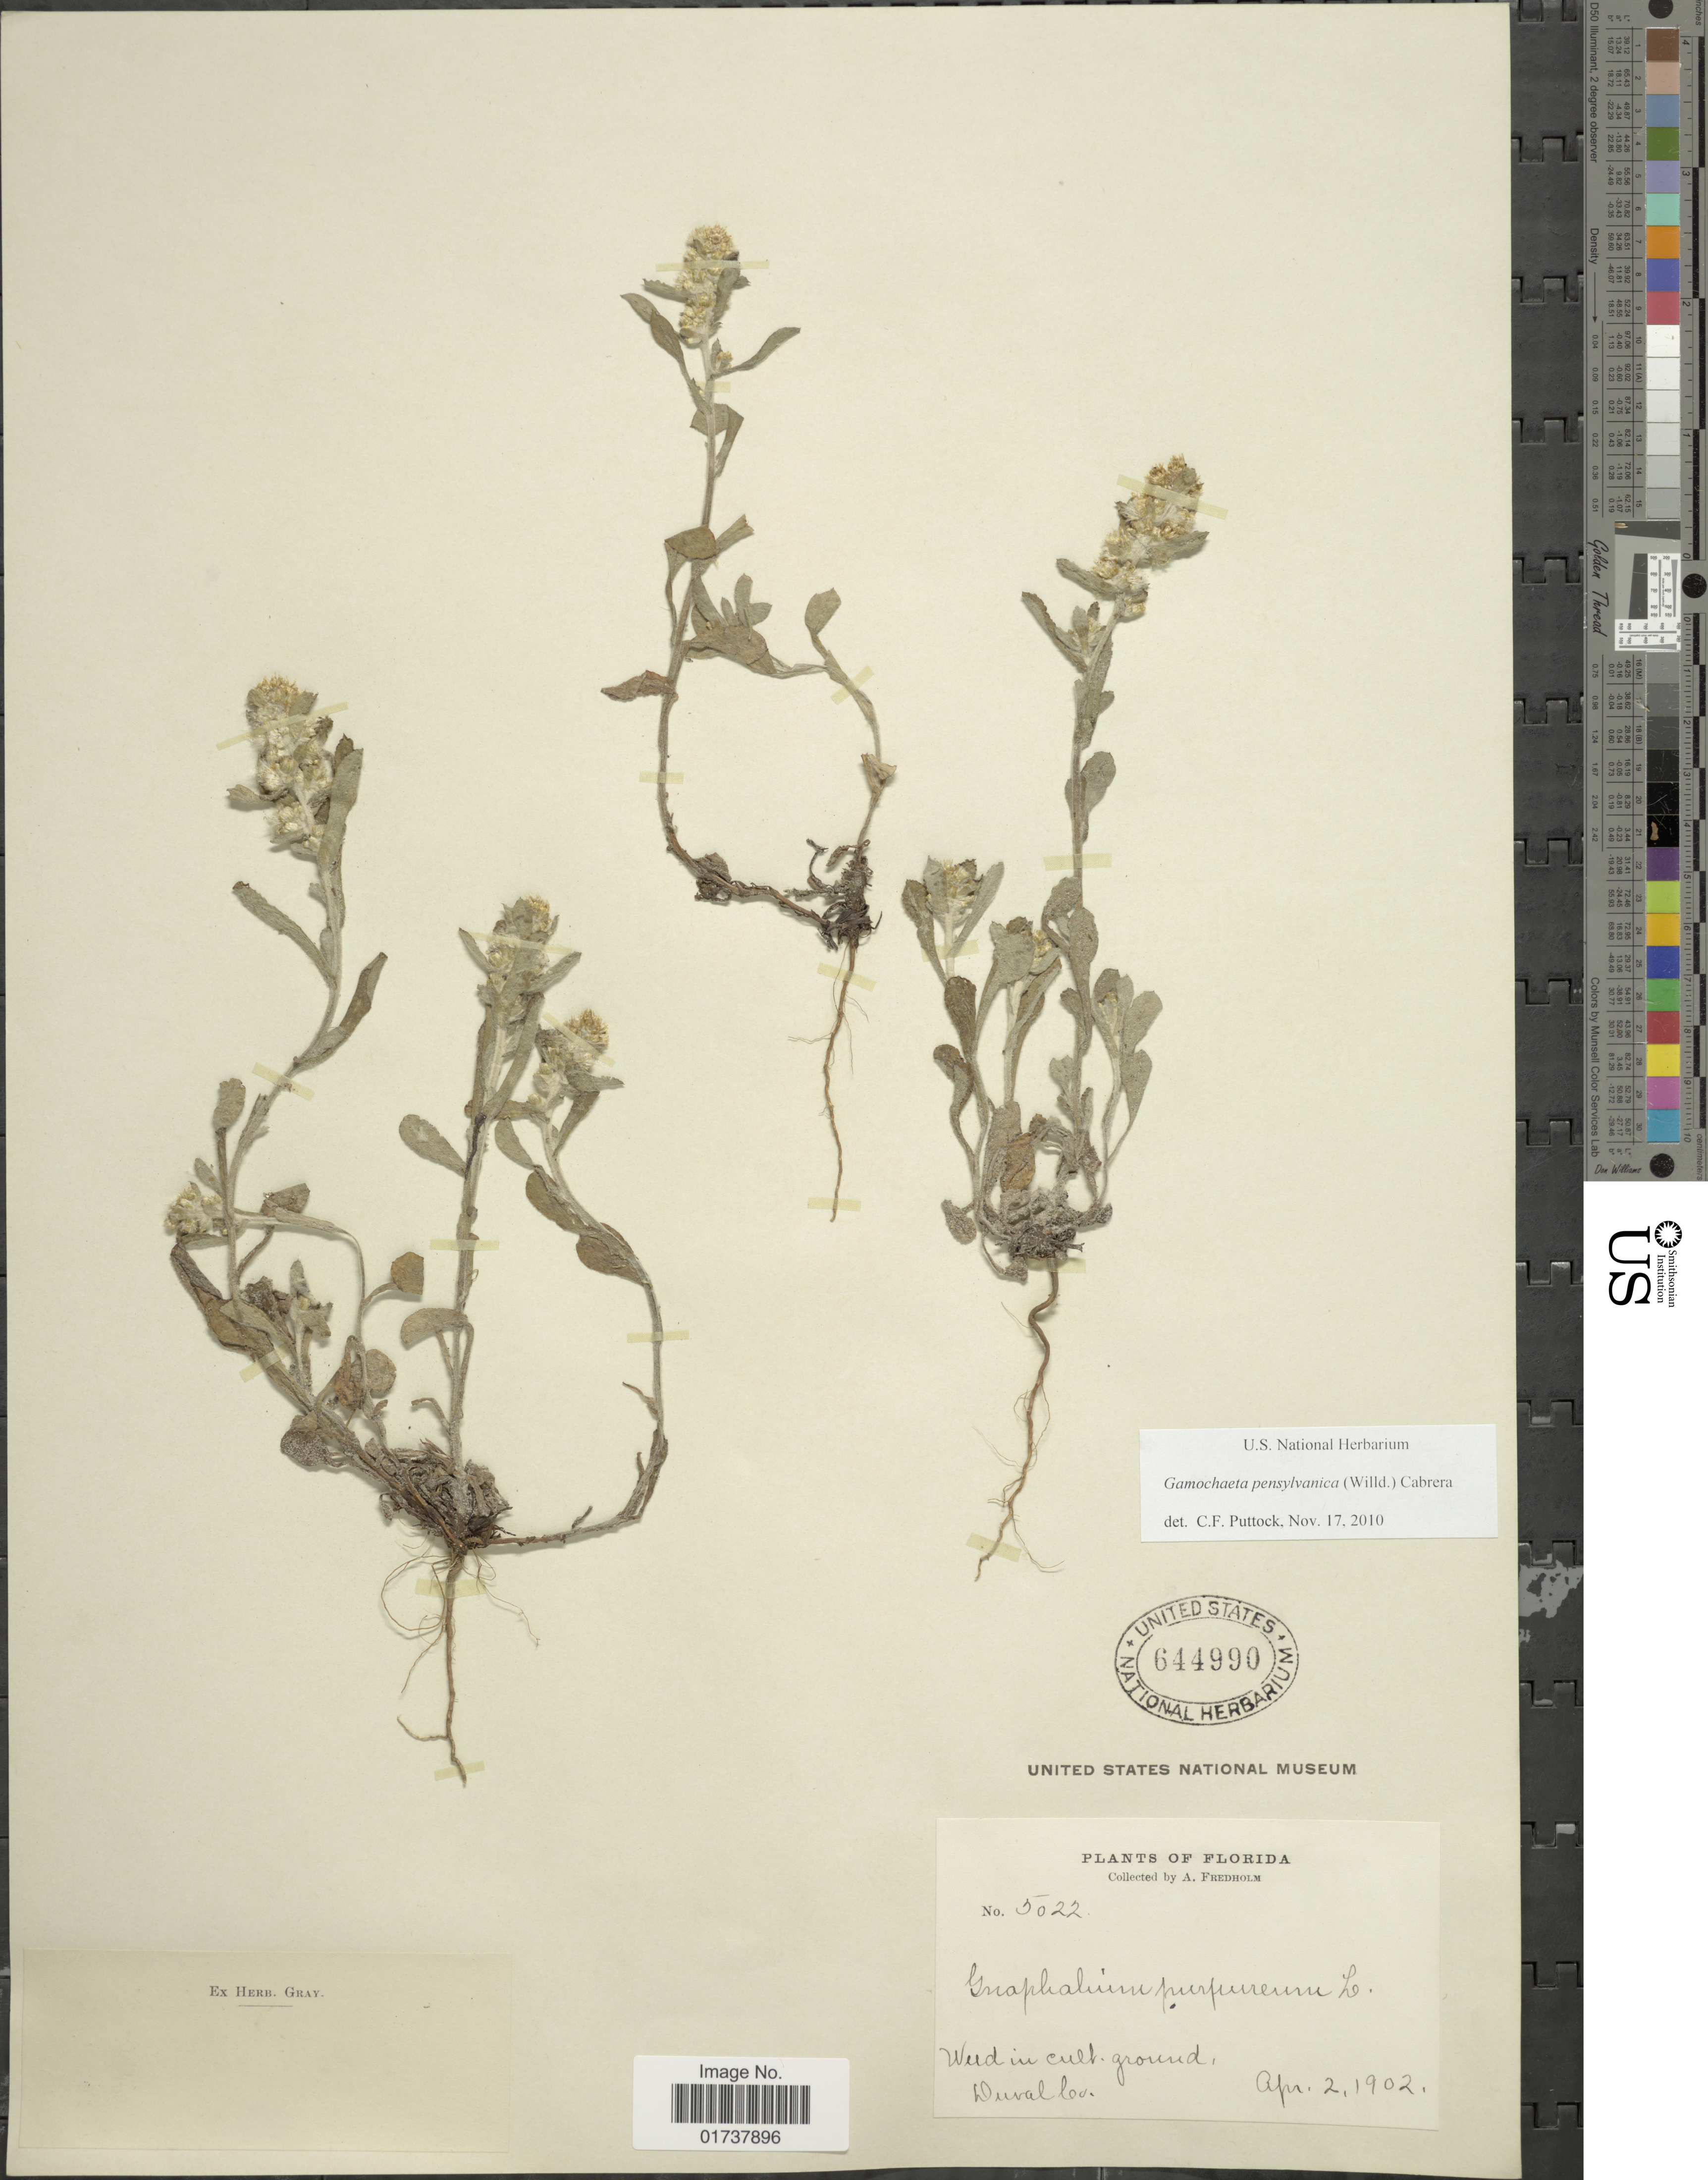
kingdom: Plantae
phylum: Tracheophyta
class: Magnoliopsida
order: Asterales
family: Asteraceae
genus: Gamochaeta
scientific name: Gamochaeta pensylvanica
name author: (Willd.) Cabrera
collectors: A. Fredholm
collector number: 5022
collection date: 1902-04-02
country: United States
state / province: Florida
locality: Dural Co.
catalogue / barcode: US 644990